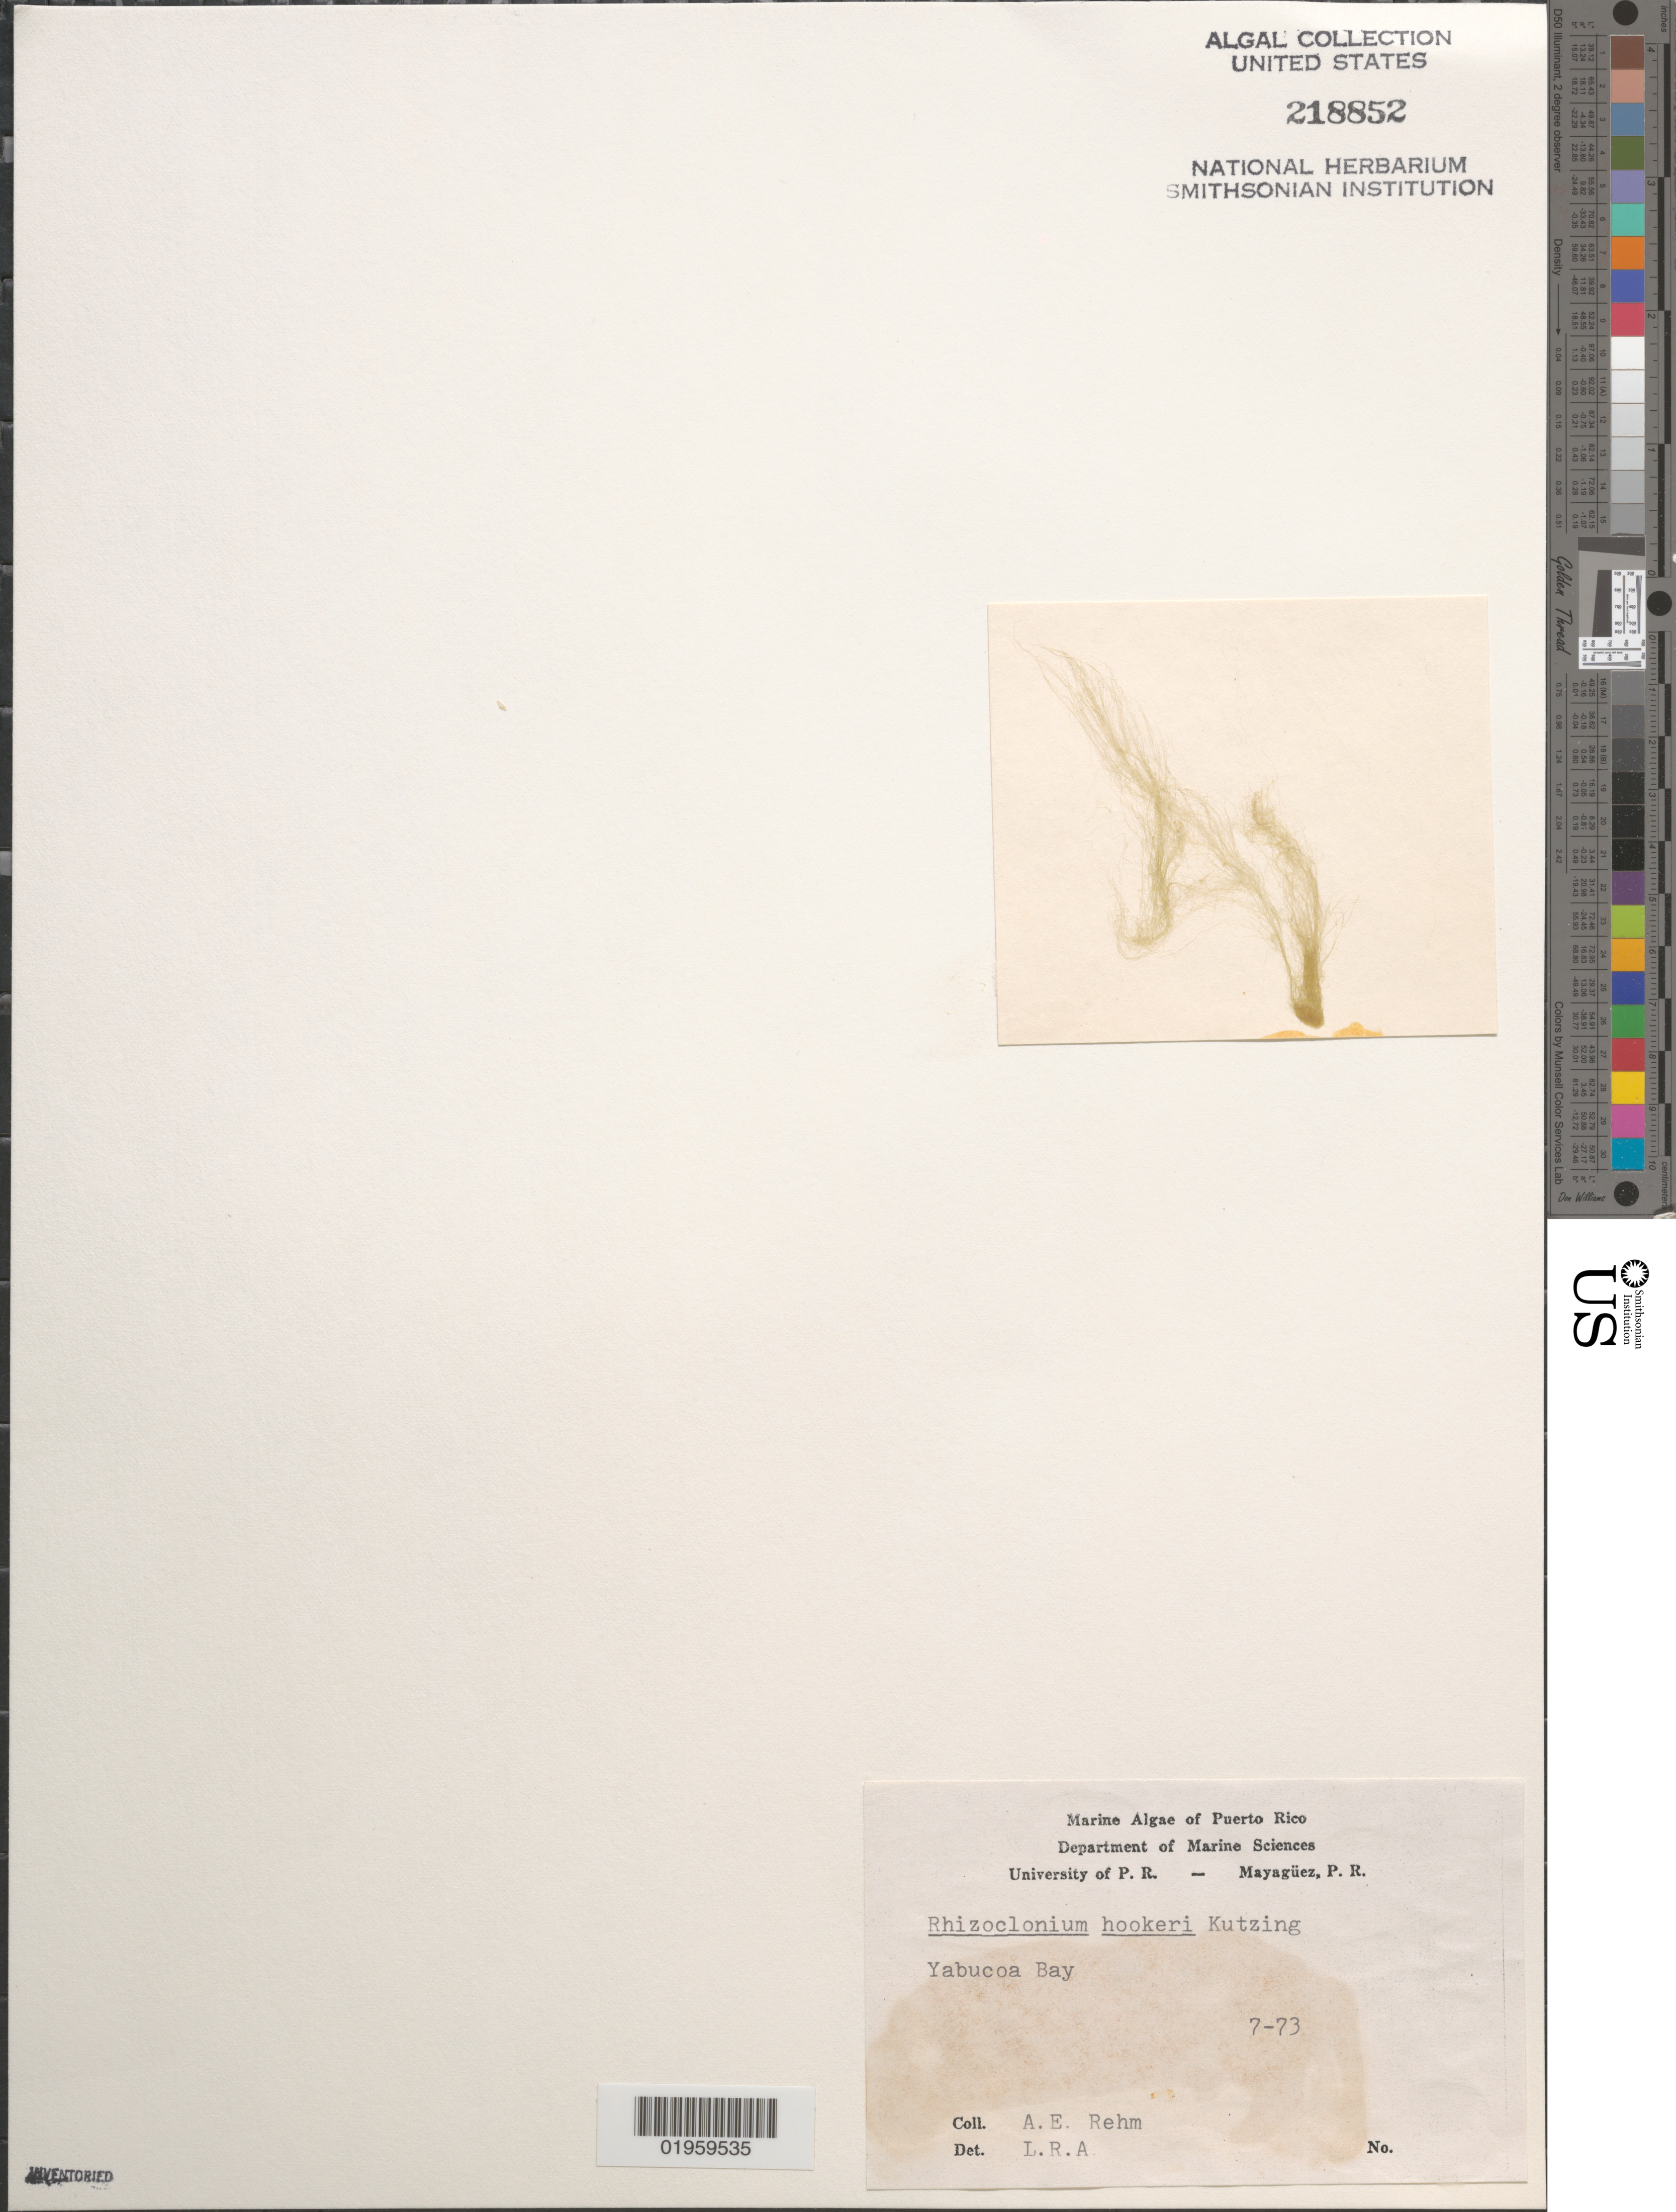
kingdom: Plantae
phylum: Chlorophyta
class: Ulvophyceae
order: Cladophorales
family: Cladophoraceae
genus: Pseudorhizoclonium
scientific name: Pseudorhizoclonium africanum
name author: (Kütz.) C. Boedeker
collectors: A. Rehm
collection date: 1973-07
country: Puerto Rico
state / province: Yabucoa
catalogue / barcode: US 218852